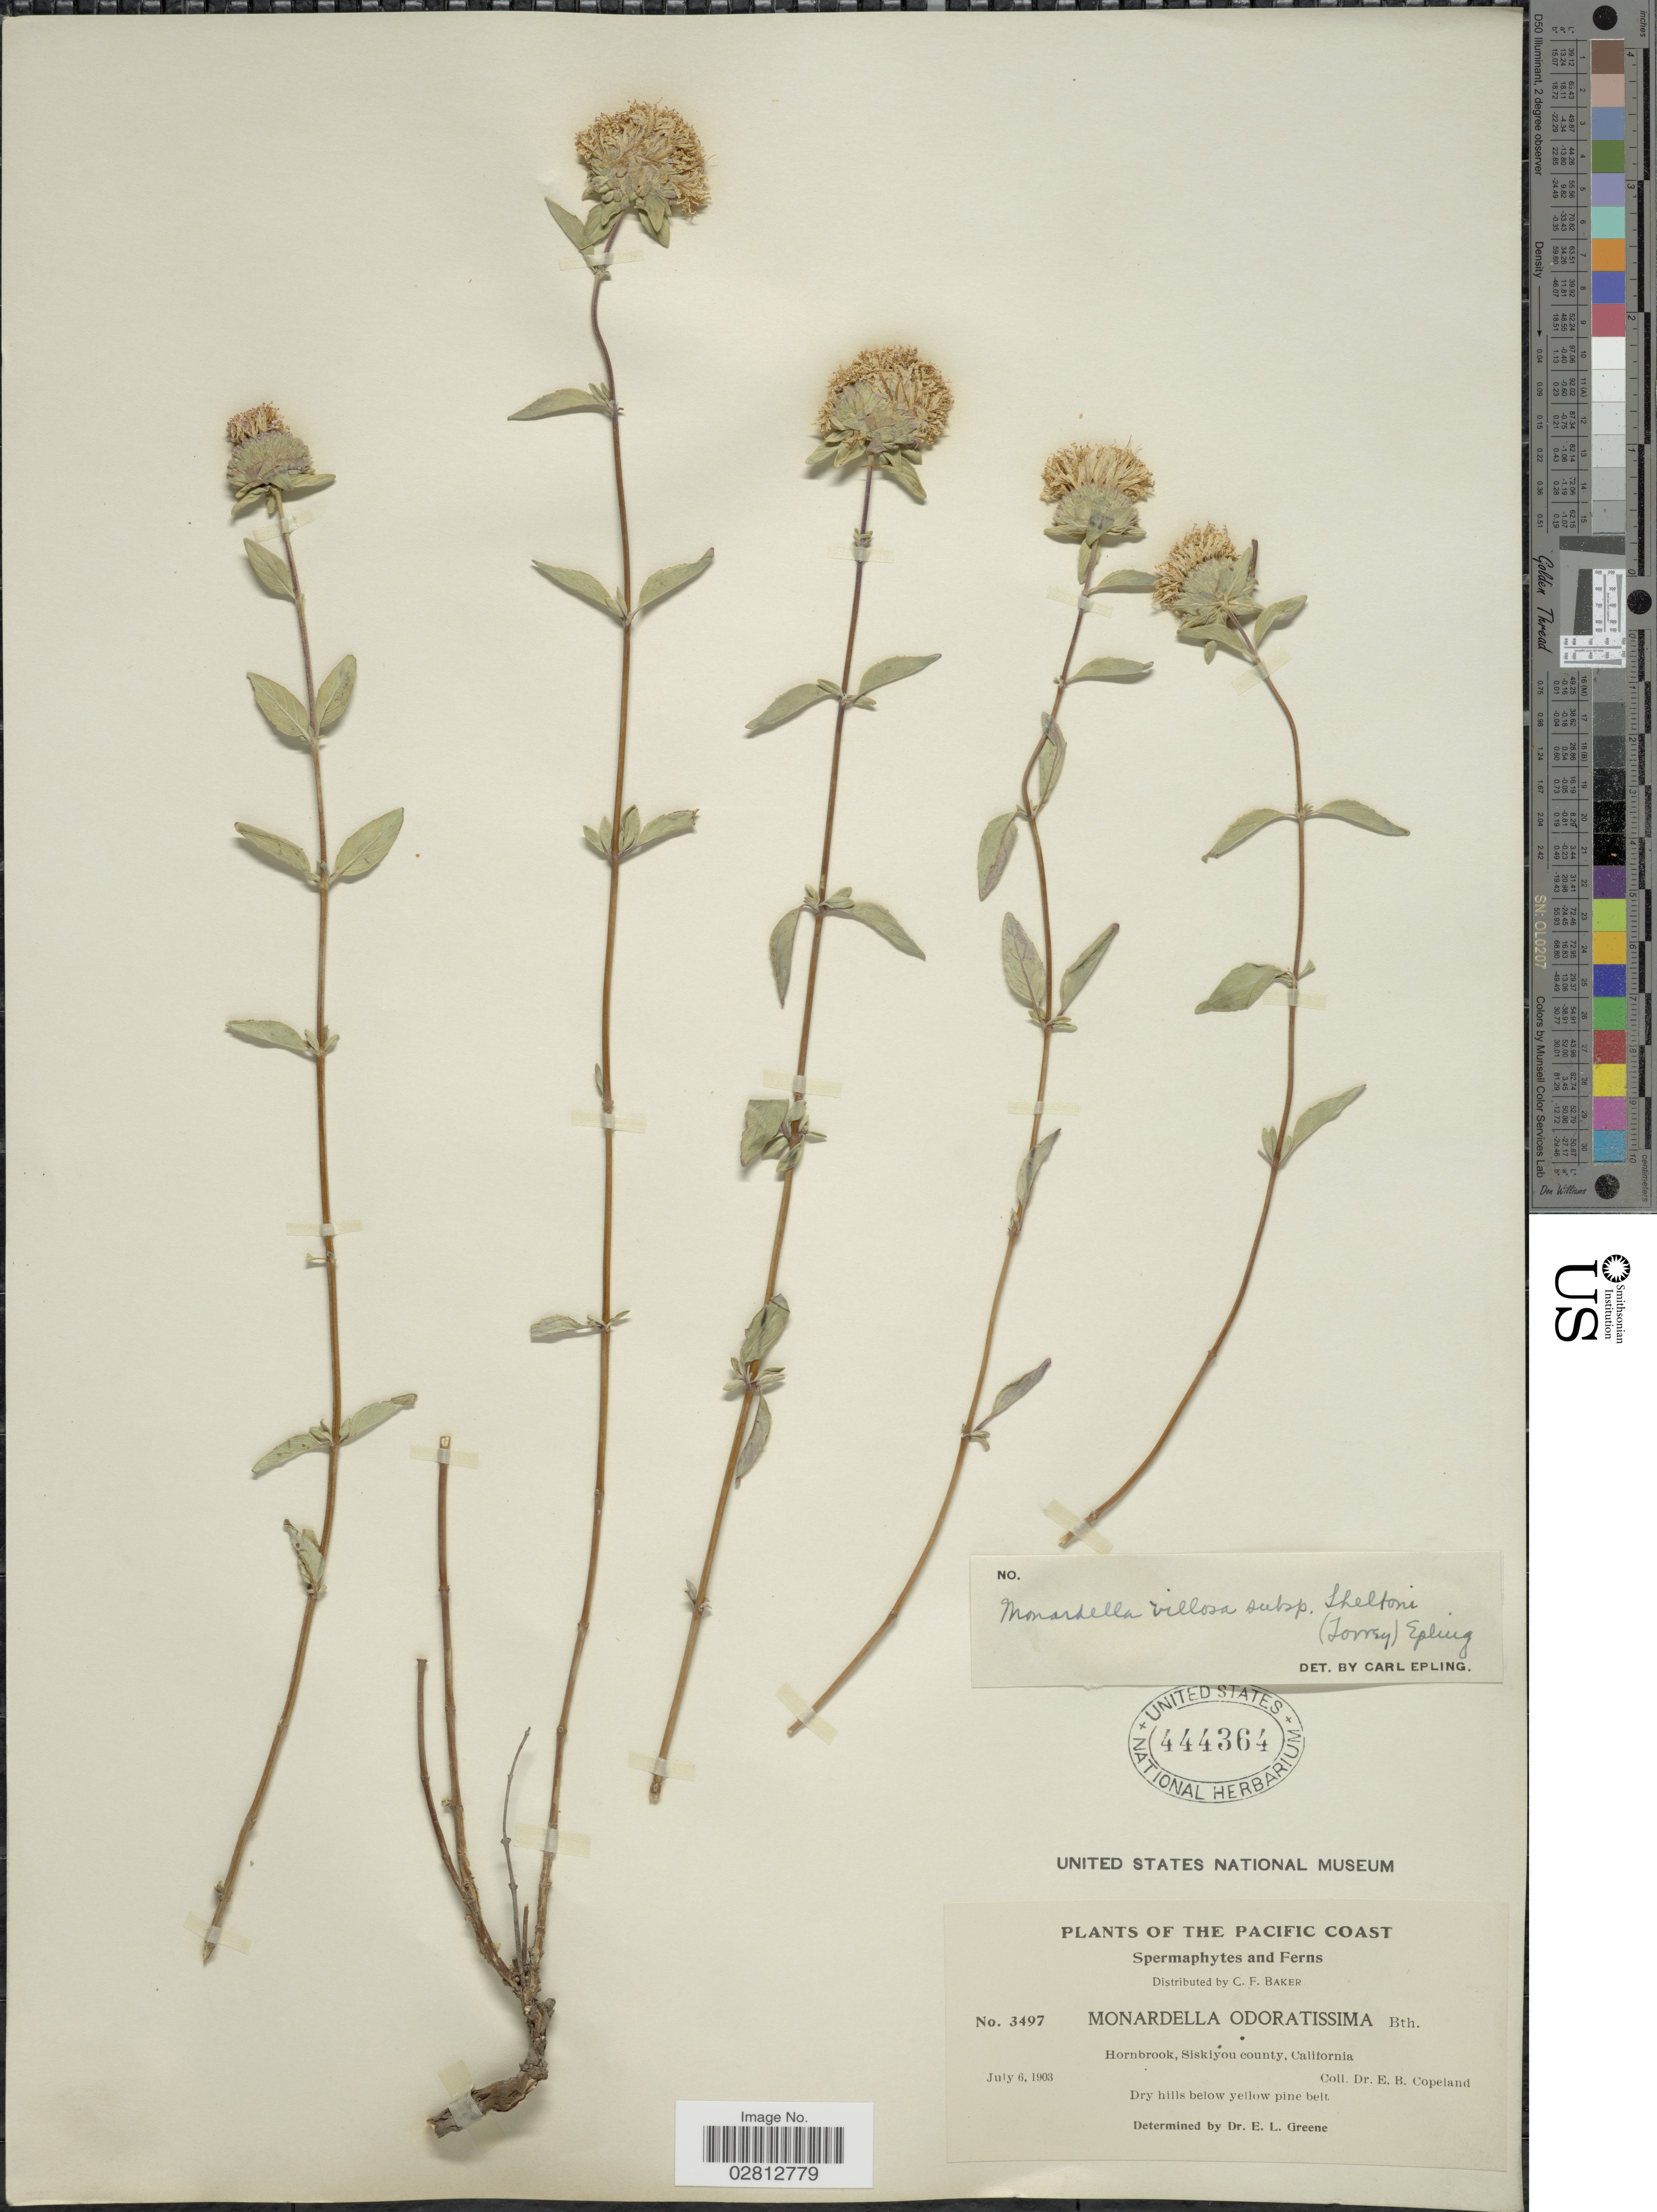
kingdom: Plantae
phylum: Tracheophyta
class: Magnoliopsida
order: Lamiales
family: Lamiaceae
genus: Monardella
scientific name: Monardella villosa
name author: Benth.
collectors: E. B. Copeland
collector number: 3497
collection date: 1903-07-06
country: United States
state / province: California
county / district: Siskiyou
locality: The Pacific Coast, Hornbrook, Siskiyou county.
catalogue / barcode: US 444364